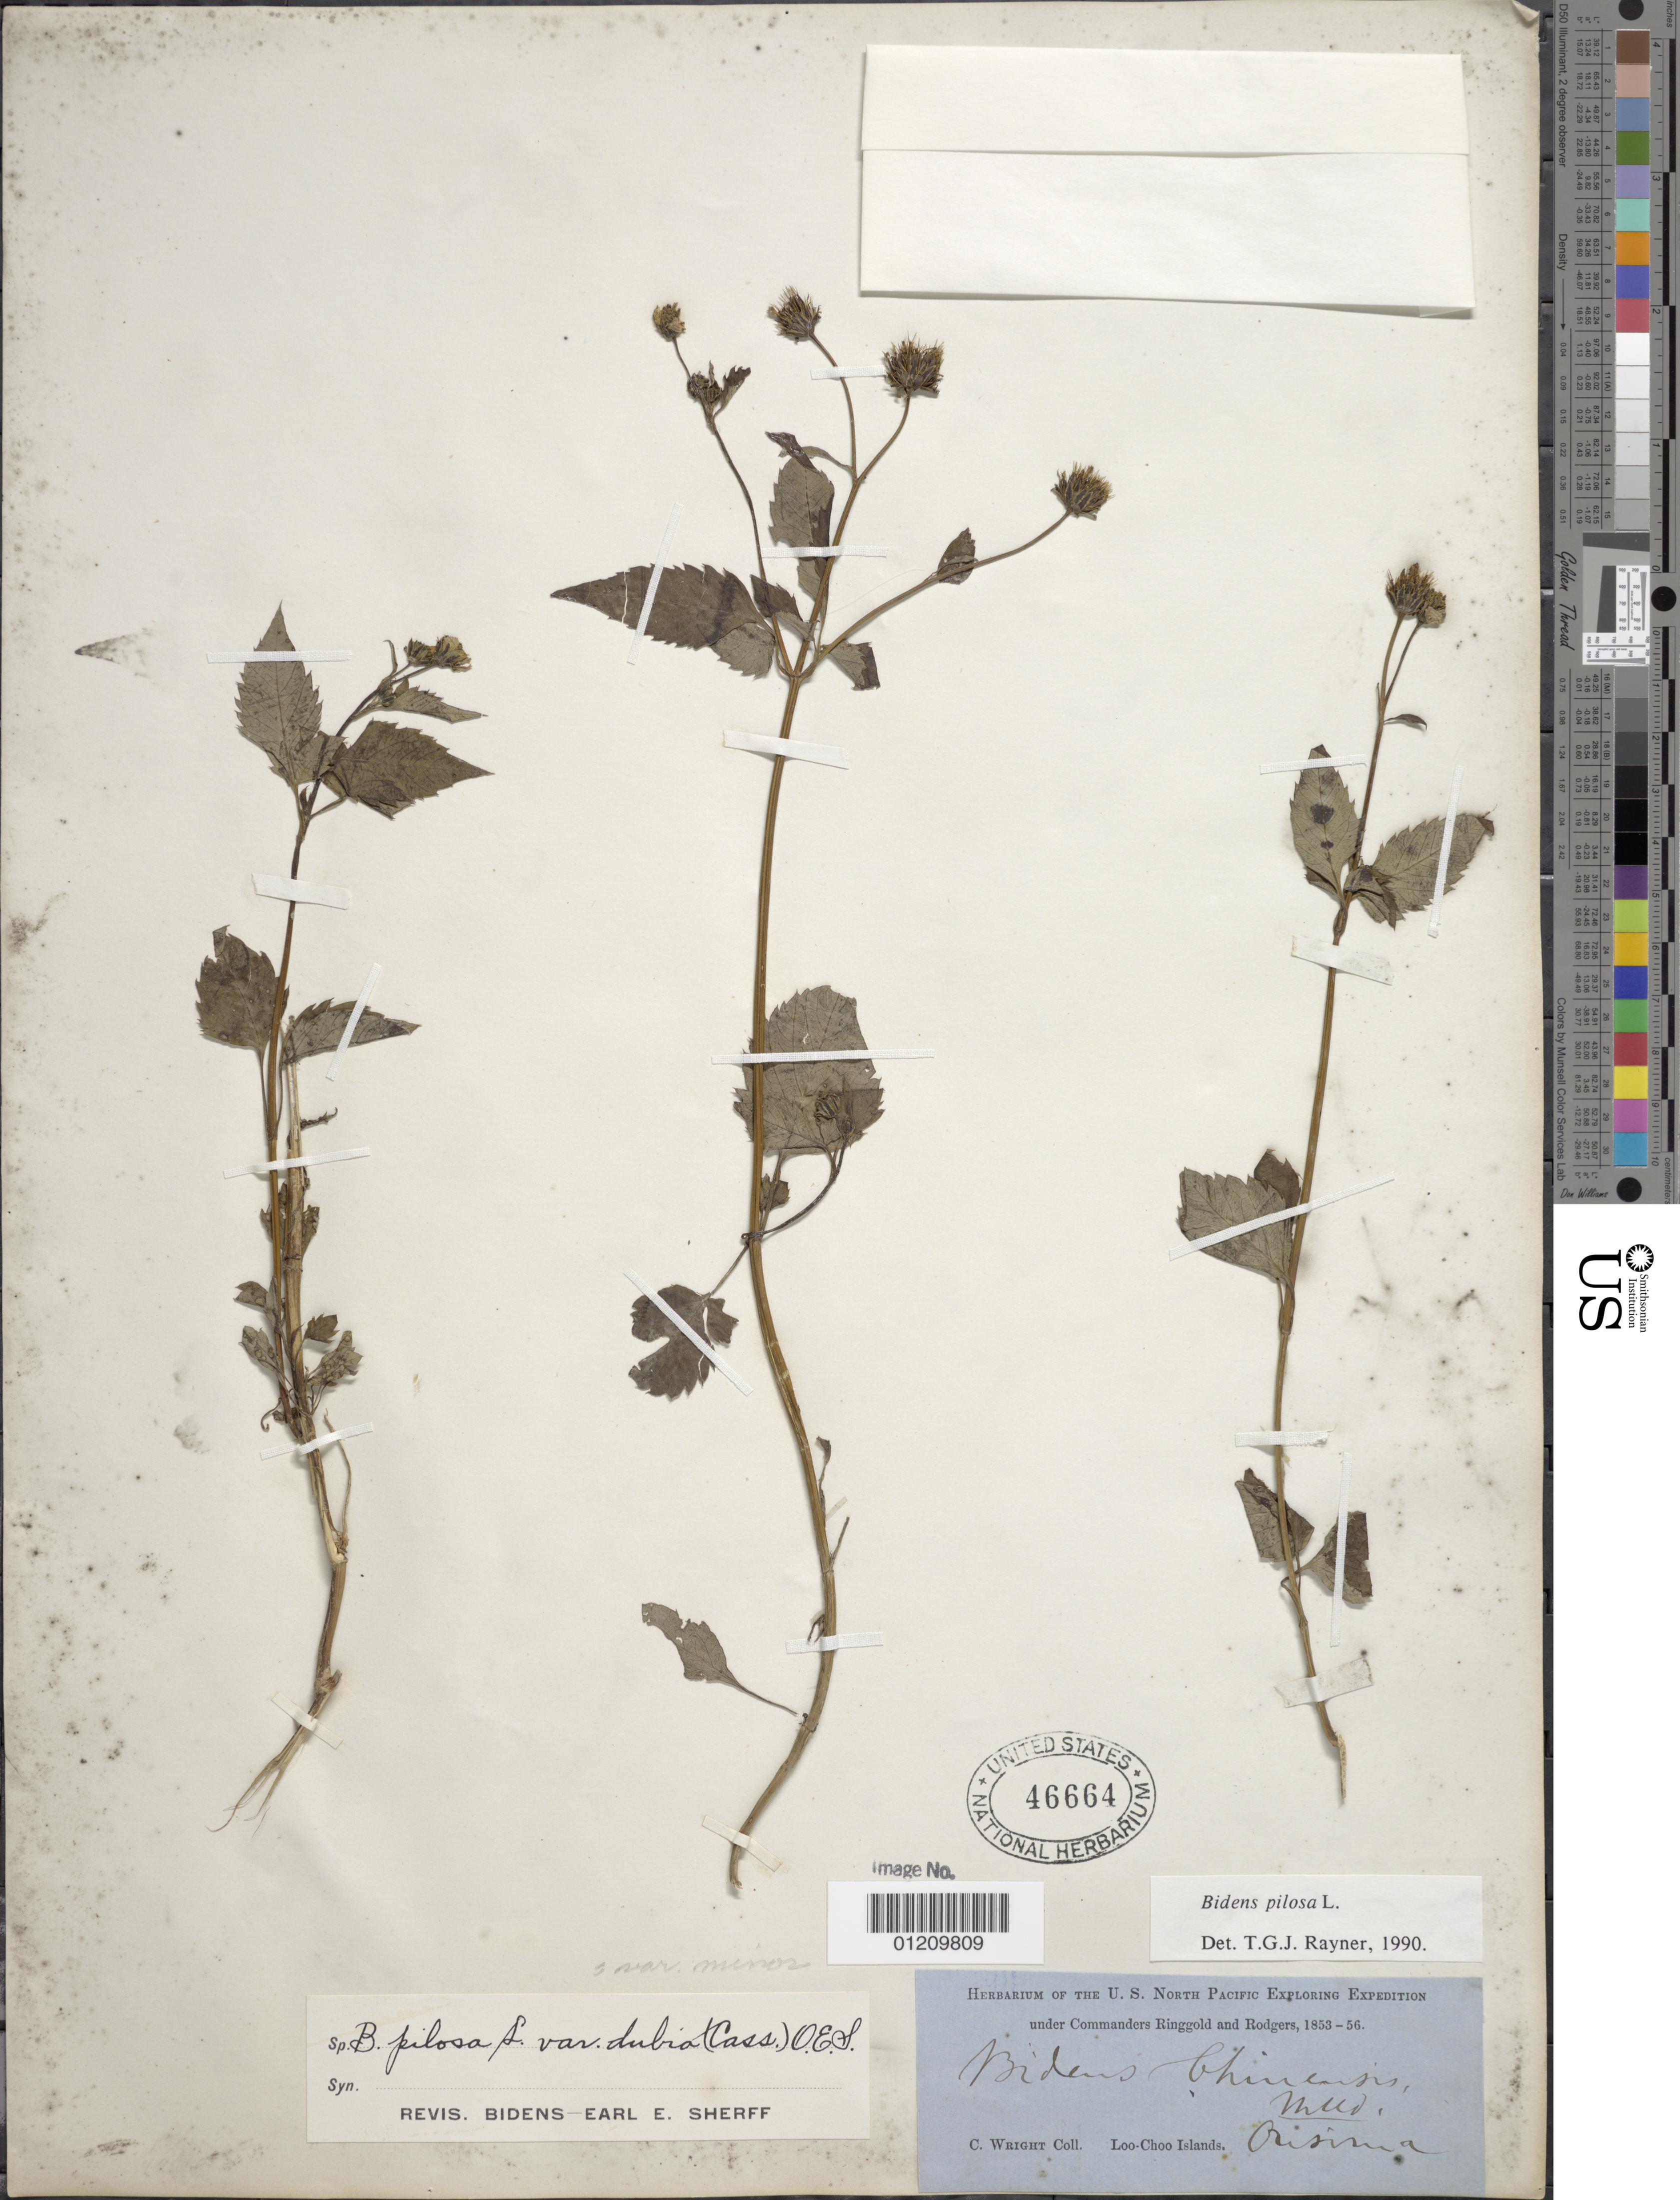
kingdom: Plantae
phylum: Tracheophyta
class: Magnoliopsida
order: Asterales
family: Asteraceae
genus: Bidens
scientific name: Bidens pilosa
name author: L.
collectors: C. Wright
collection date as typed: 1853 to -- --- 1856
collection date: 1853/1856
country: Japan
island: Ryukyu Islands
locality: Loo Choo Islands.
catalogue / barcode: US 46664